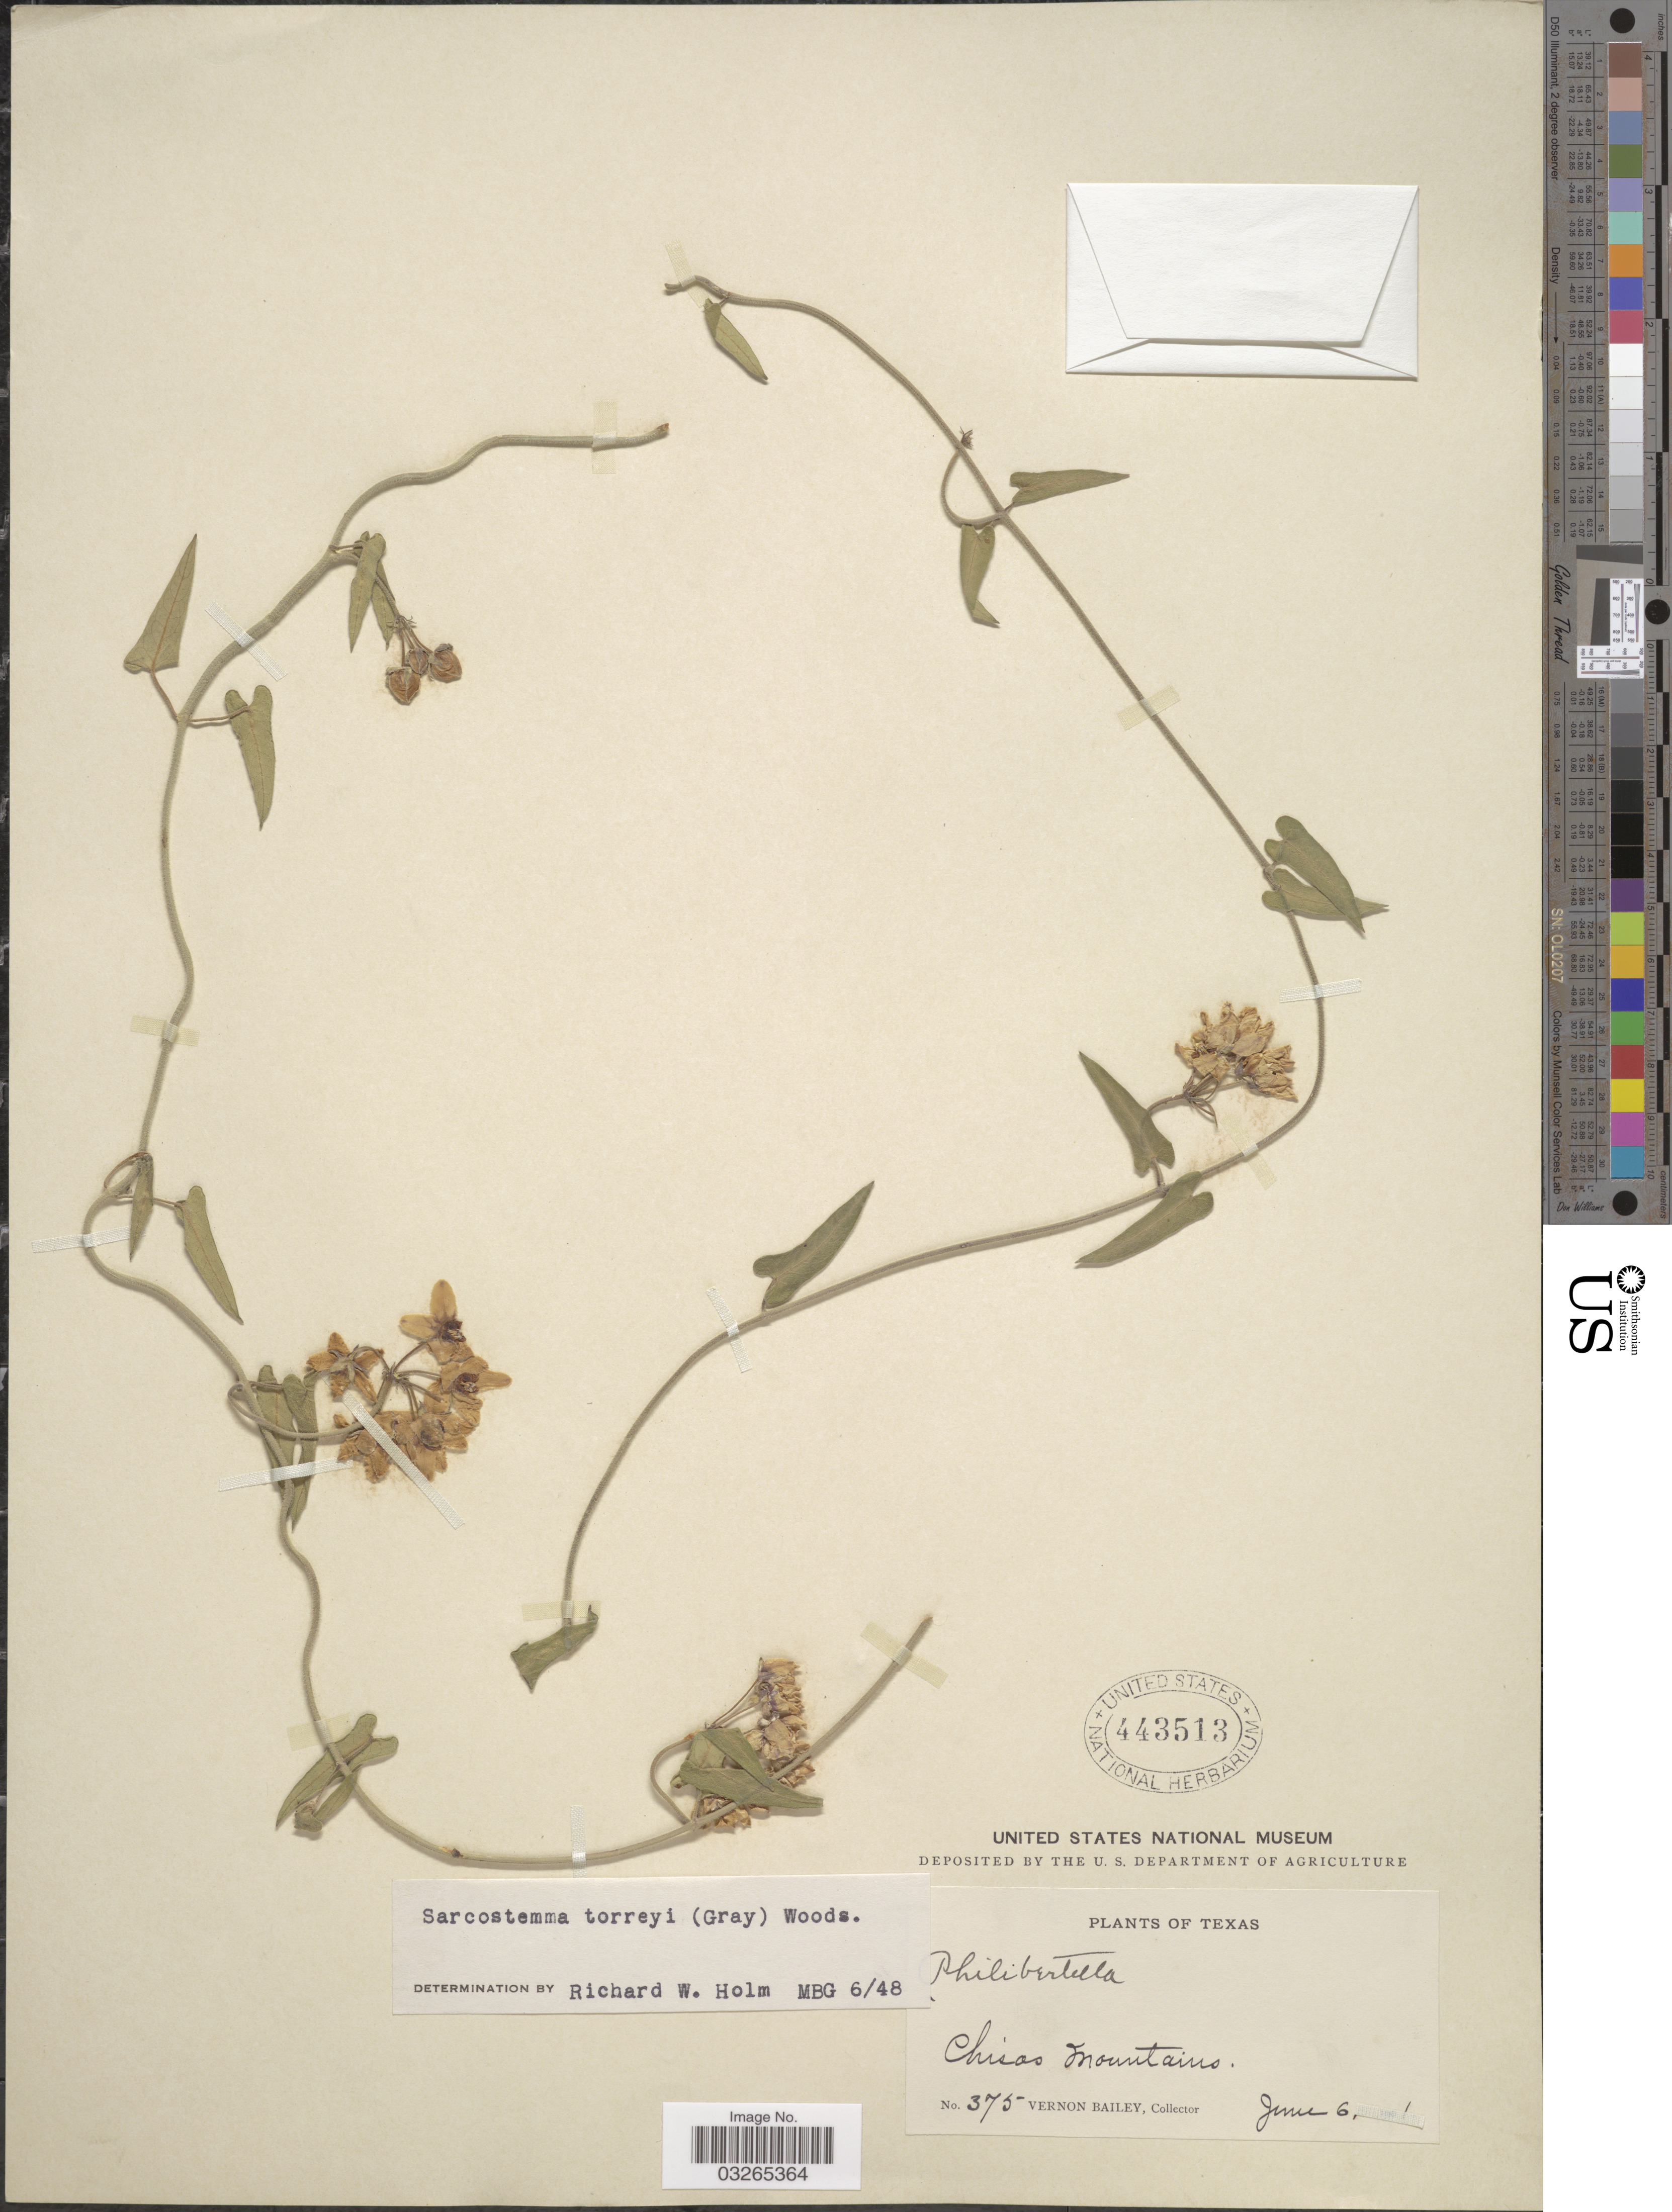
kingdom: Plantae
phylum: Tracheophyta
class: Magnoliopsida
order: Gentianales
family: Apocynaceae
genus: Sarcostemma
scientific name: Sarcostemma torreyi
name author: (A. Gray) Woodson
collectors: V. O. Bailey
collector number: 375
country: United States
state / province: Texas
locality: Chisos Mountains.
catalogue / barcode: US 443513